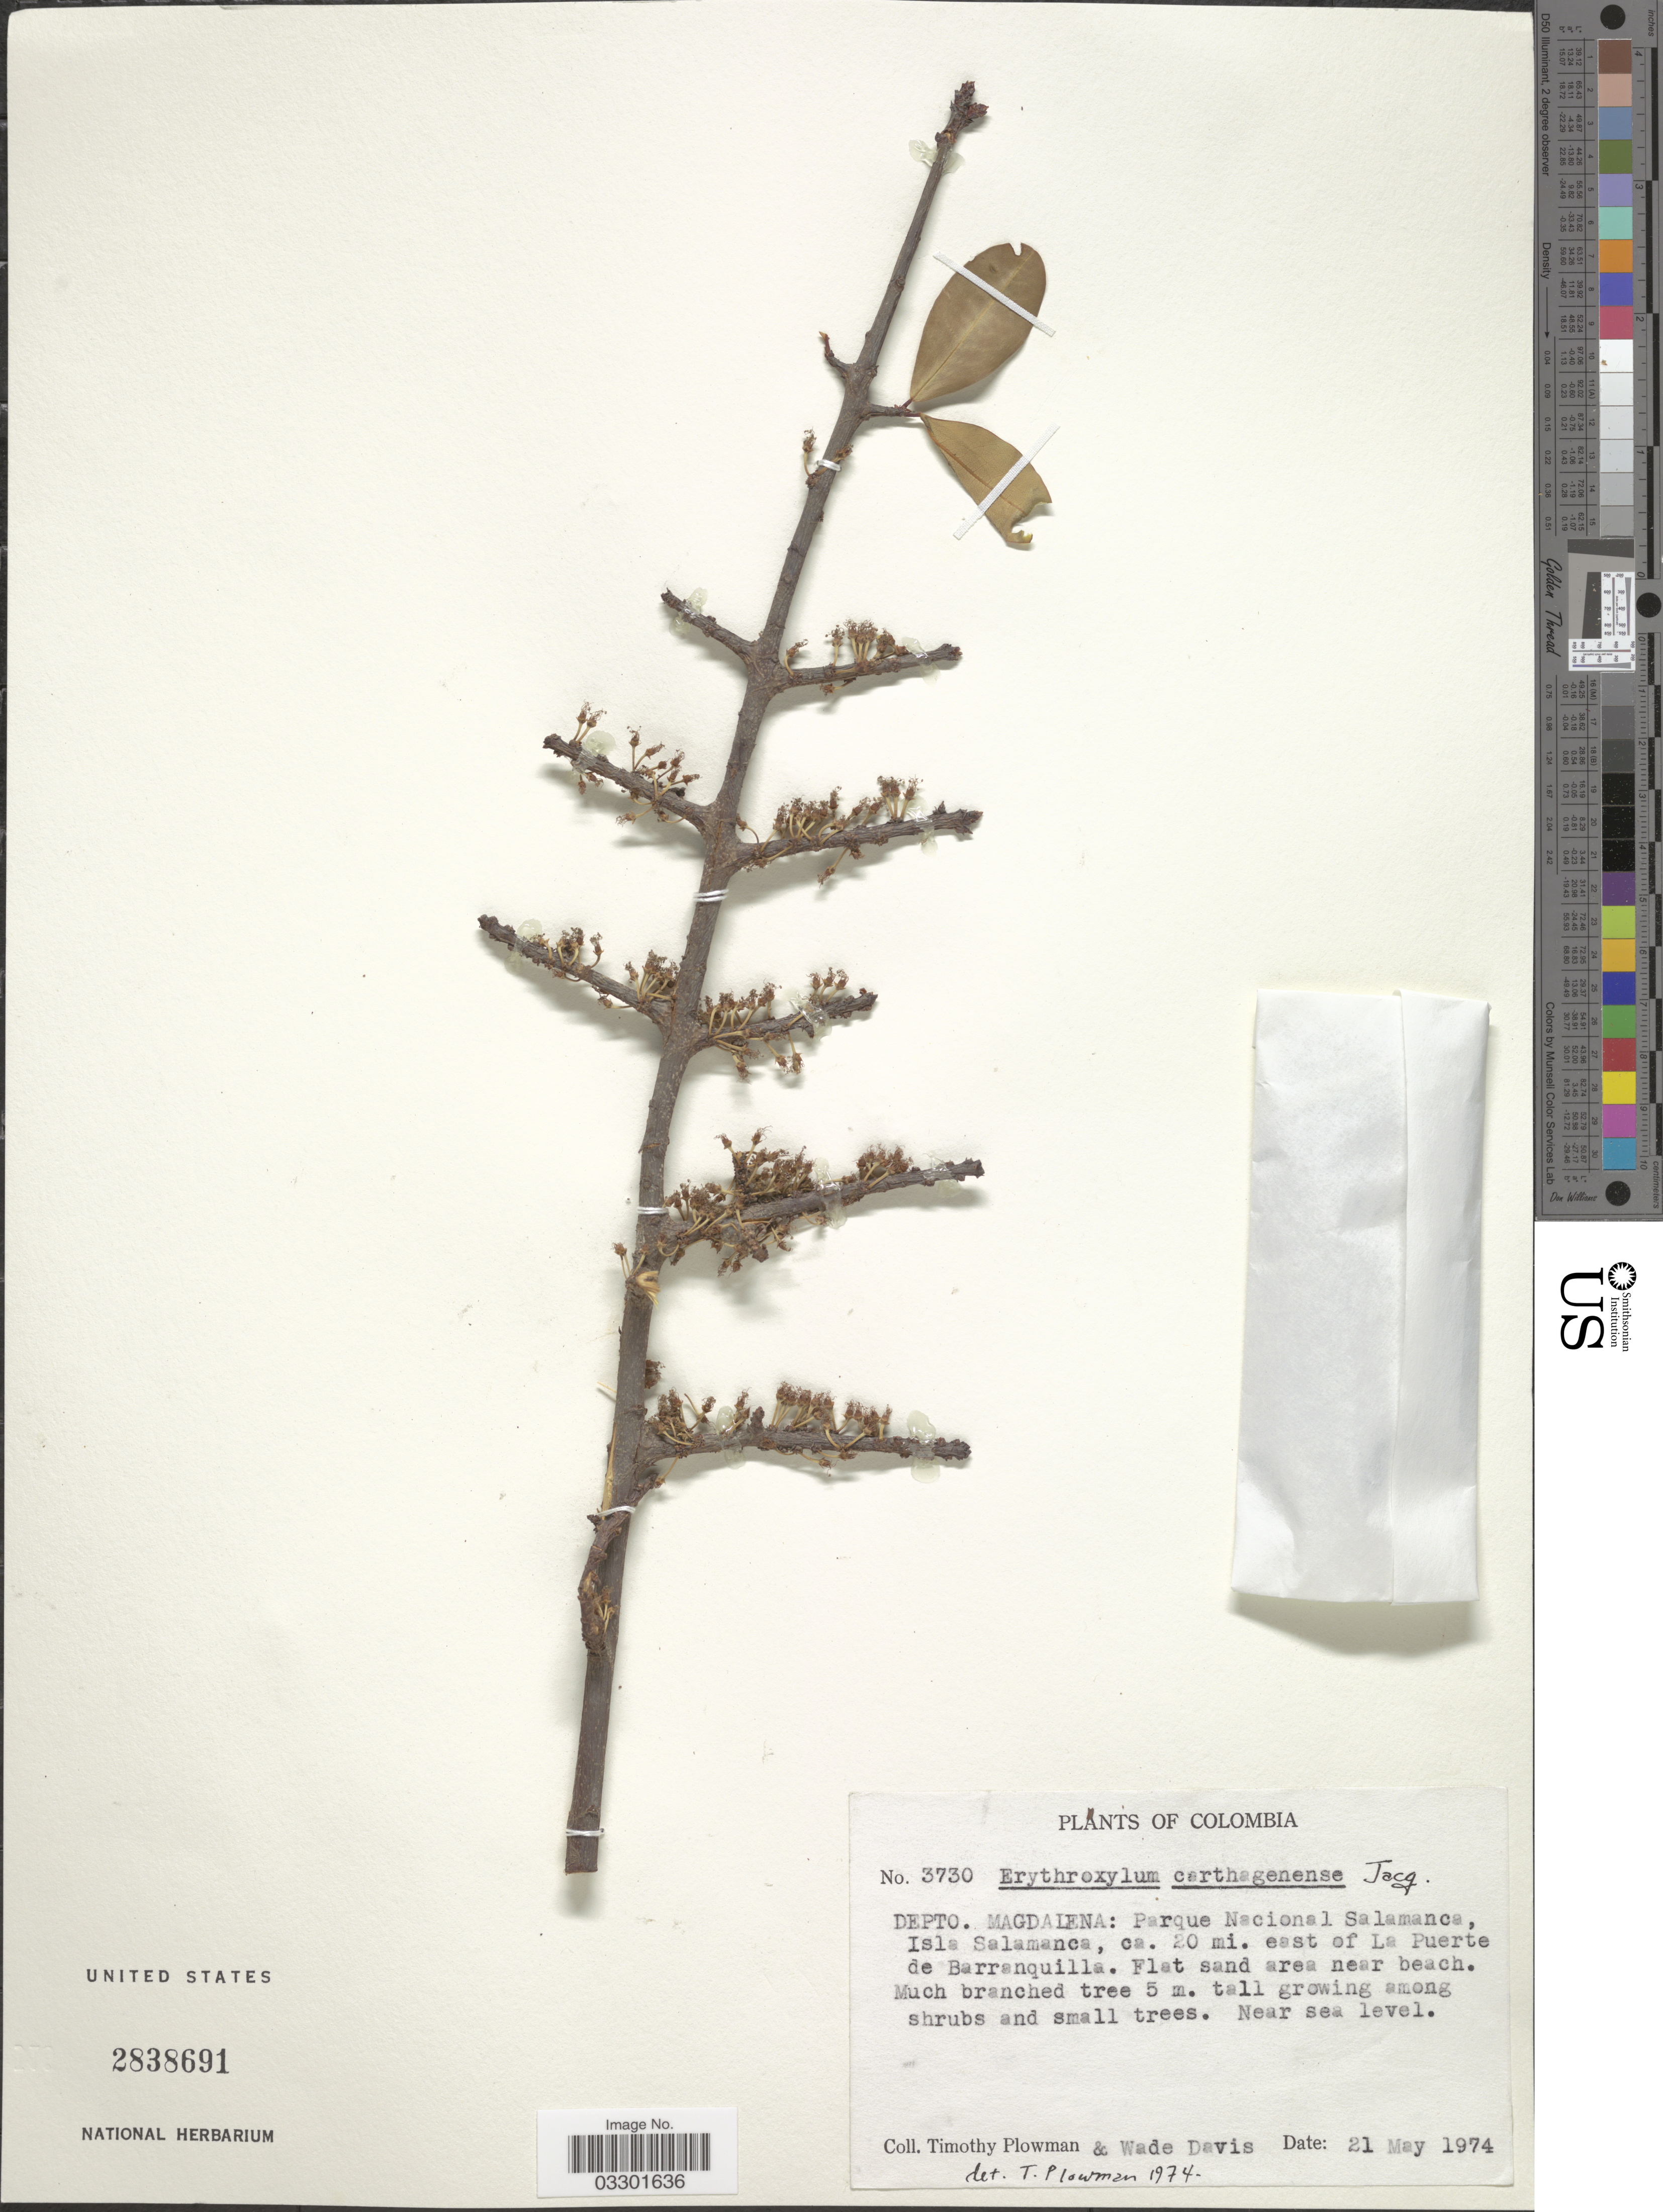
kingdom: Plantae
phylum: Tracheophyta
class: Magnoliopsida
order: Malpighiales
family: Erythroxylaceae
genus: Erythroxylum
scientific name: Erythroxylum carthagenense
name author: Jacq.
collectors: T. Plowman & W. Davis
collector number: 3730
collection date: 1974-05-21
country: Colombia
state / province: Magdalena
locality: Depto. Magdalena: Parque Nacional Salamanca, Isla Salamanca, ca. 20 mi. east of La Puerte de Barranquilla.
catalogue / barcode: US 2838691